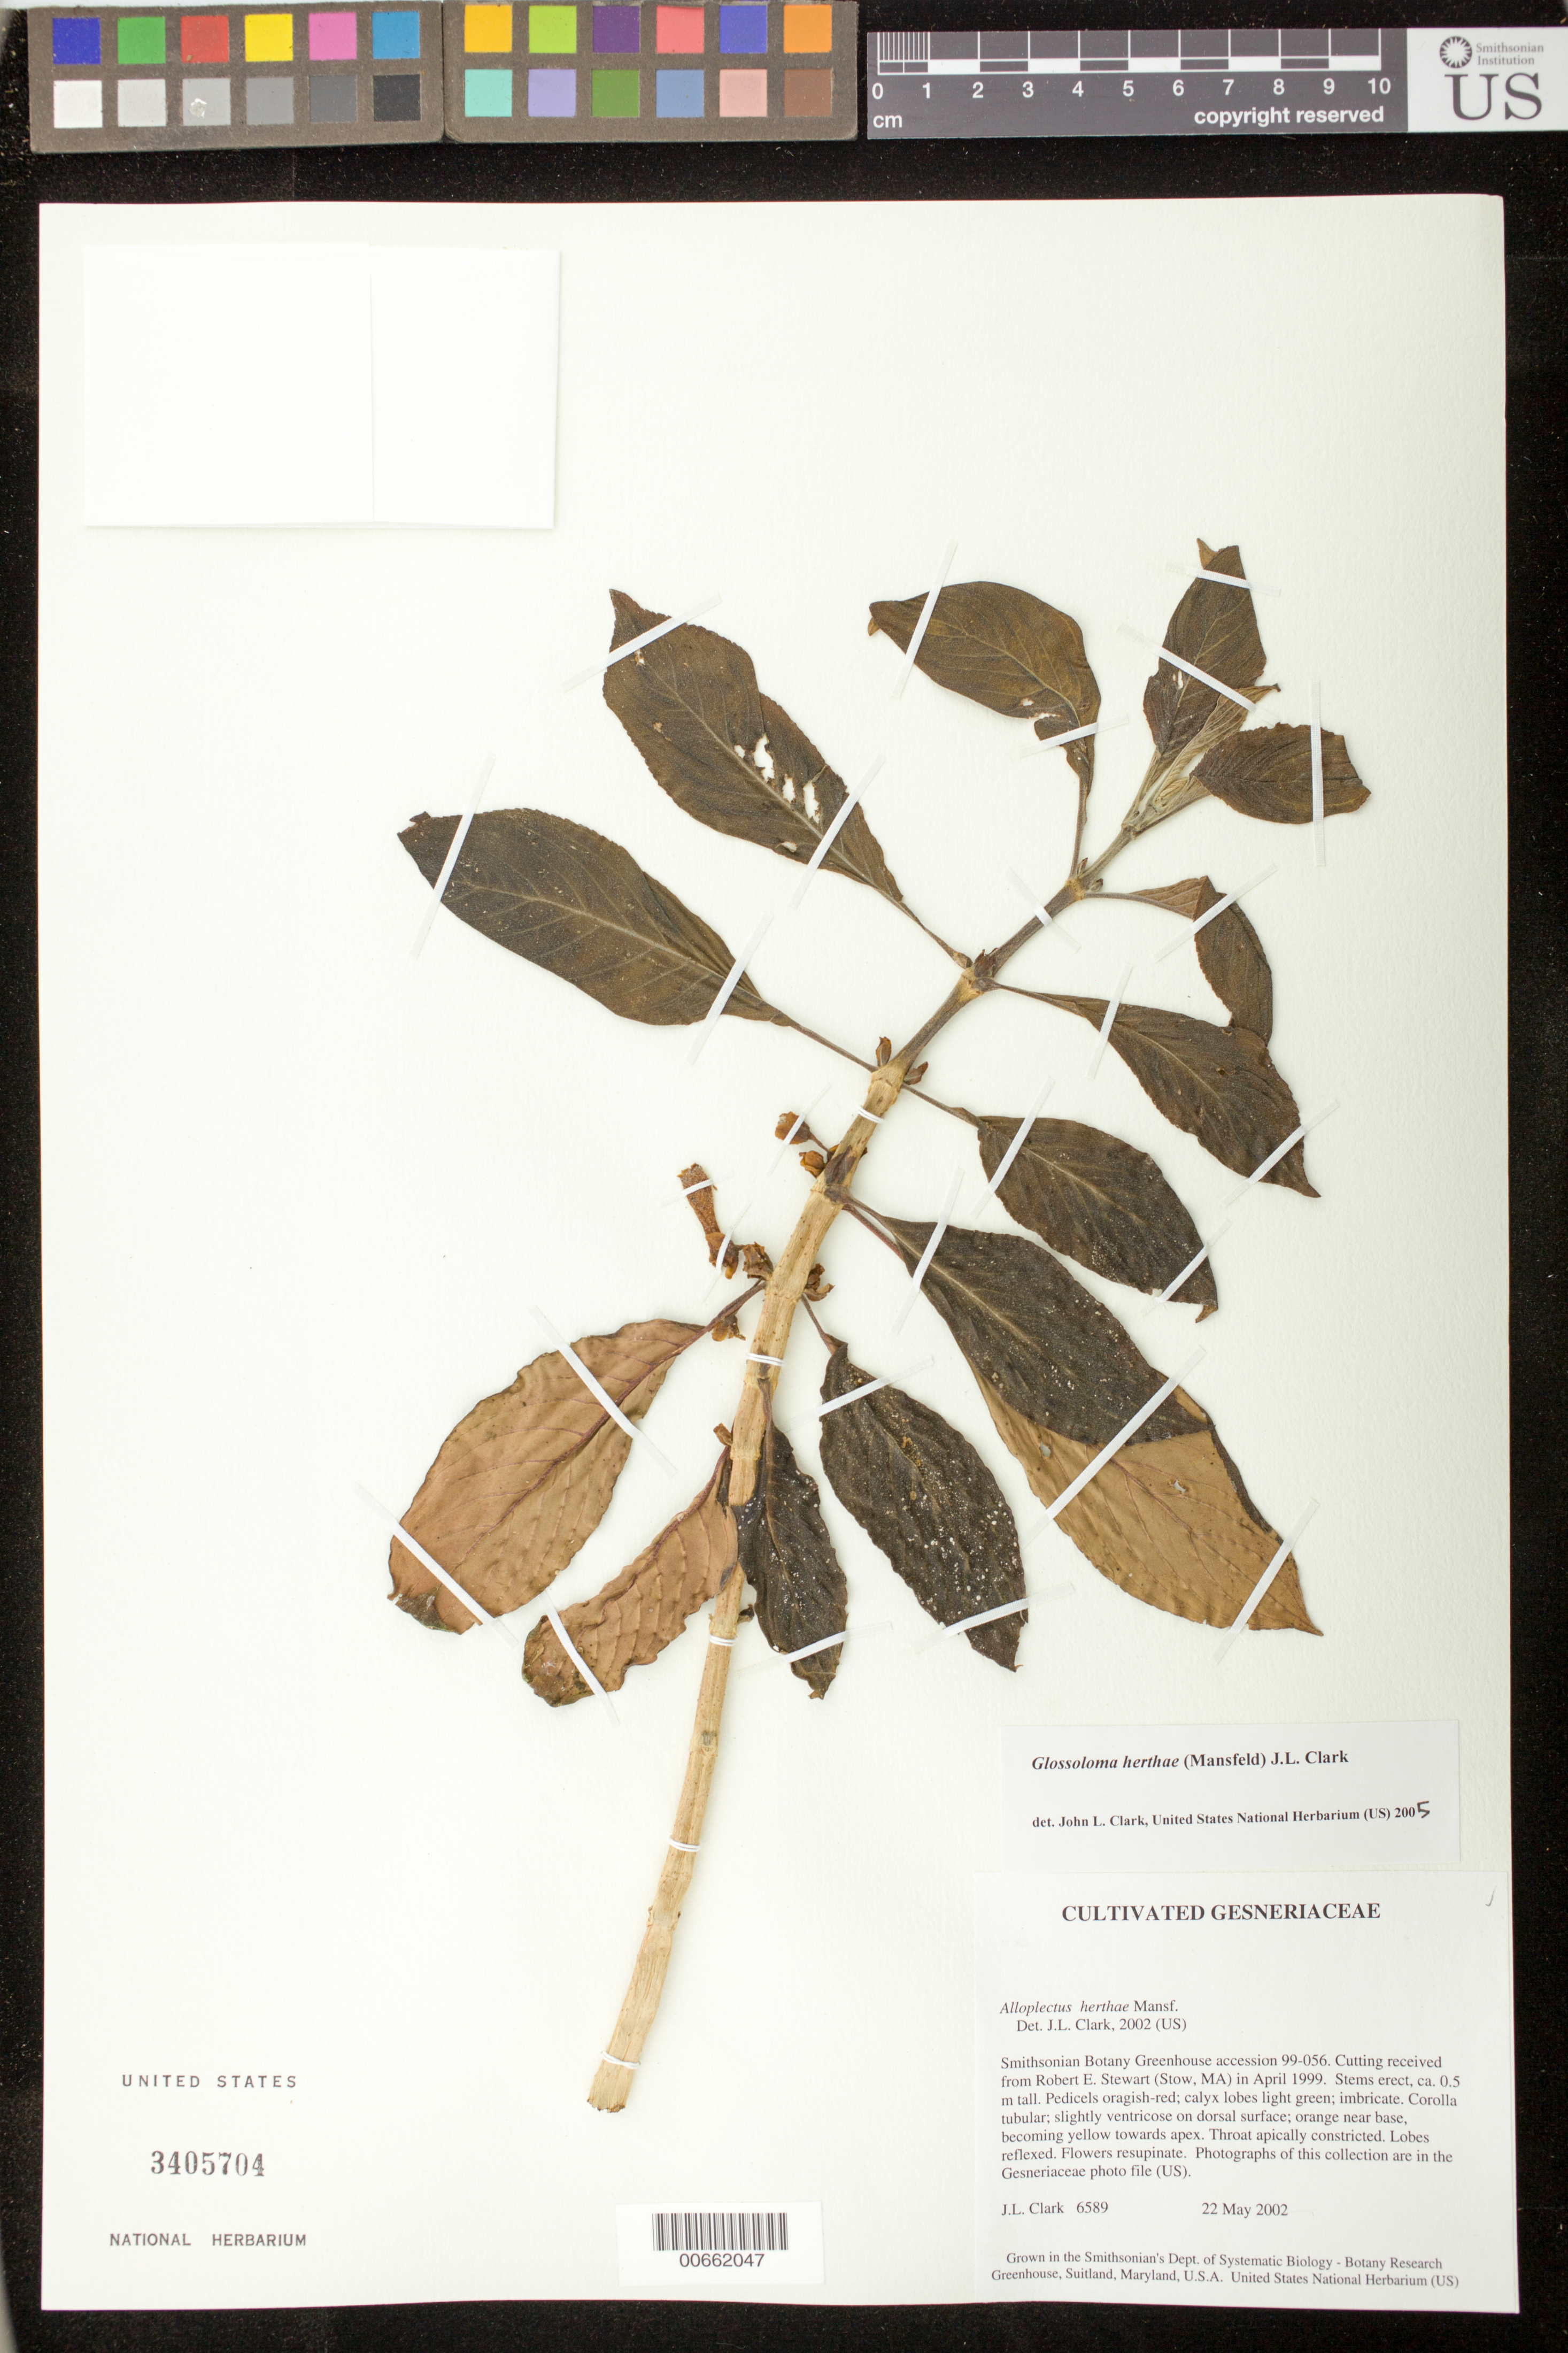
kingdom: Plantae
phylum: Tracheophyta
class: Magnoliopsida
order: Lamiales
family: Gesneriaceae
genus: Glossoloma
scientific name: Glossoloma herthae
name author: (Mansf.) J.L. Clark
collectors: J. L. Clark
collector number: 6589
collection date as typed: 22 May 2002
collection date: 2002-05-22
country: United States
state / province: Maryland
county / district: Prince George's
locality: Grown in the Smithsonian's Dept. of Systematic Biology-Botany Research Greenhouse, Suitland, Maryland, U.S.A.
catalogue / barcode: US 3405704